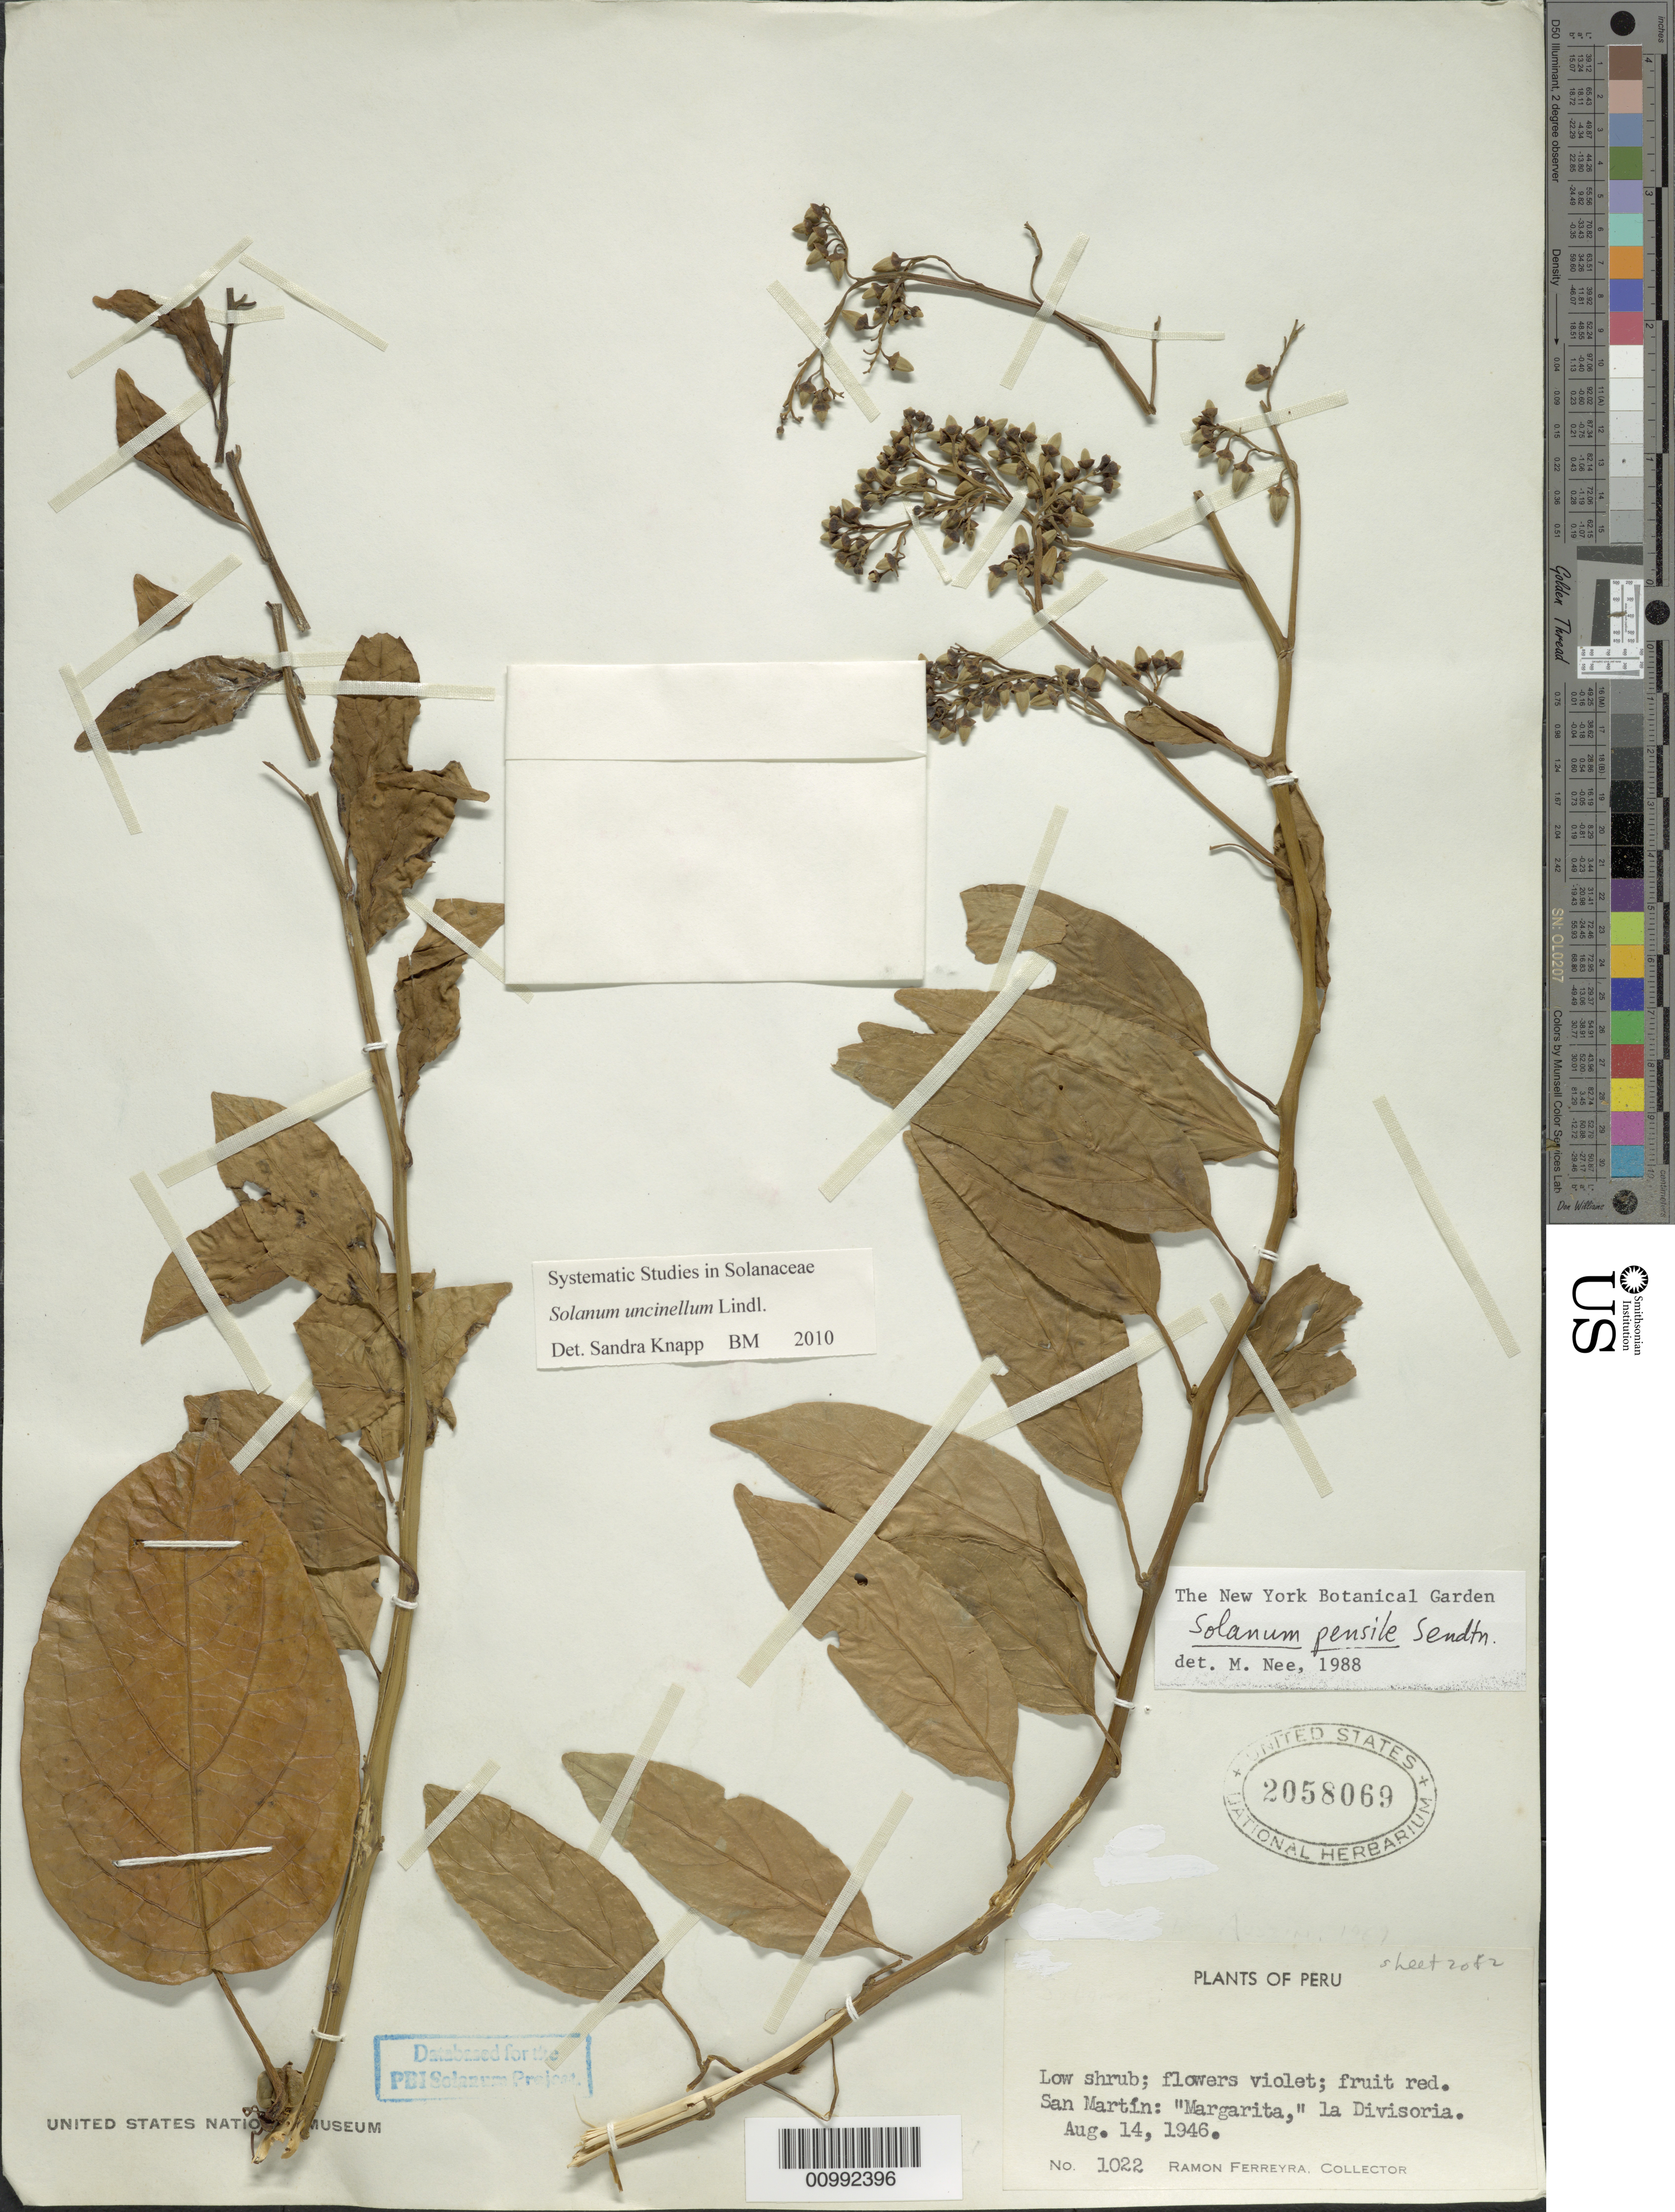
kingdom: Plantae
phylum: Tracheophyta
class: Magnoliopsida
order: Solanales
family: Solanaceae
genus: Solanum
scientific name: Solanum uncinellum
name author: Lindl.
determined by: Knapp, S. D.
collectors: R. A. Ferreyra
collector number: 1022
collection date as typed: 15 Aug 1946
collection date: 1946-08-15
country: Peru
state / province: Huánuco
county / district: Leoncio Prado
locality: Plantacion Margarita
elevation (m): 1500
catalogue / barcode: US 2058069